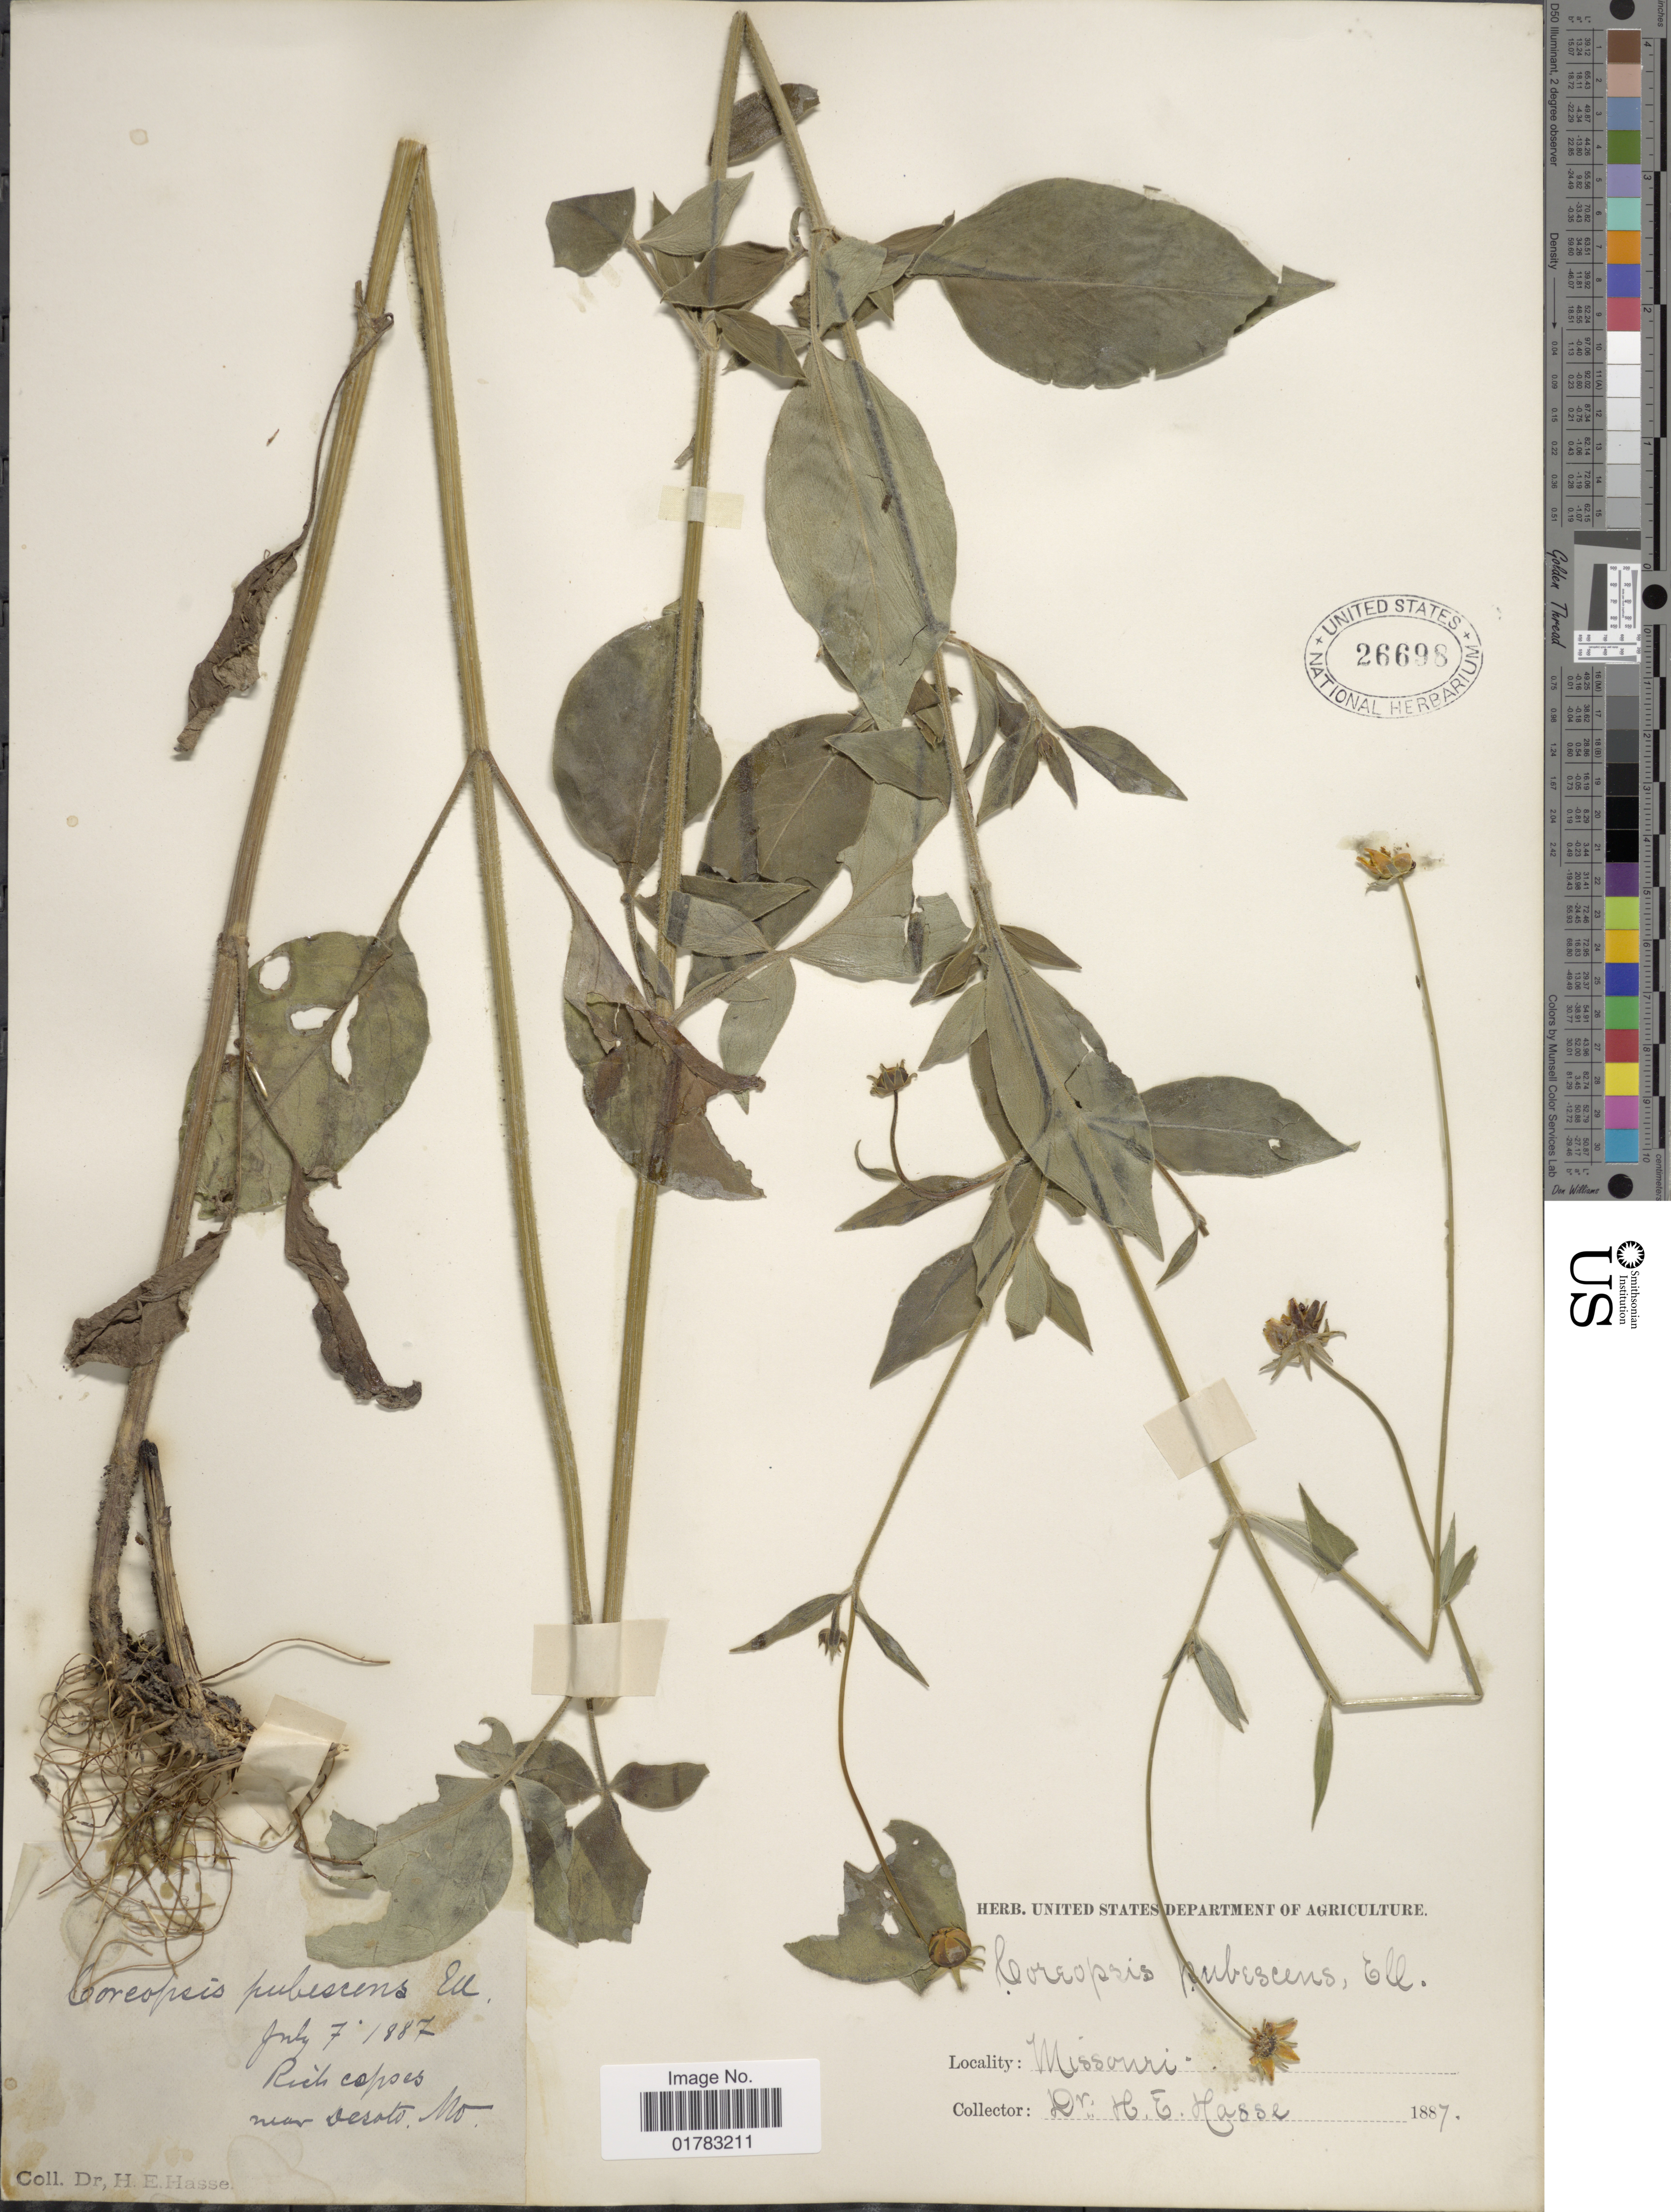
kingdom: Plantae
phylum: Tracheophyta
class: Magnoliopsida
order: Asterales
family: Asteraceae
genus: Coreopsis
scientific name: Coreopsis pubescens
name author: Elliott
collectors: H. E. Hasse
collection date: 1887-07-07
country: United States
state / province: Missouri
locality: Rich copses near Desato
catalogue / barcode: US 26698